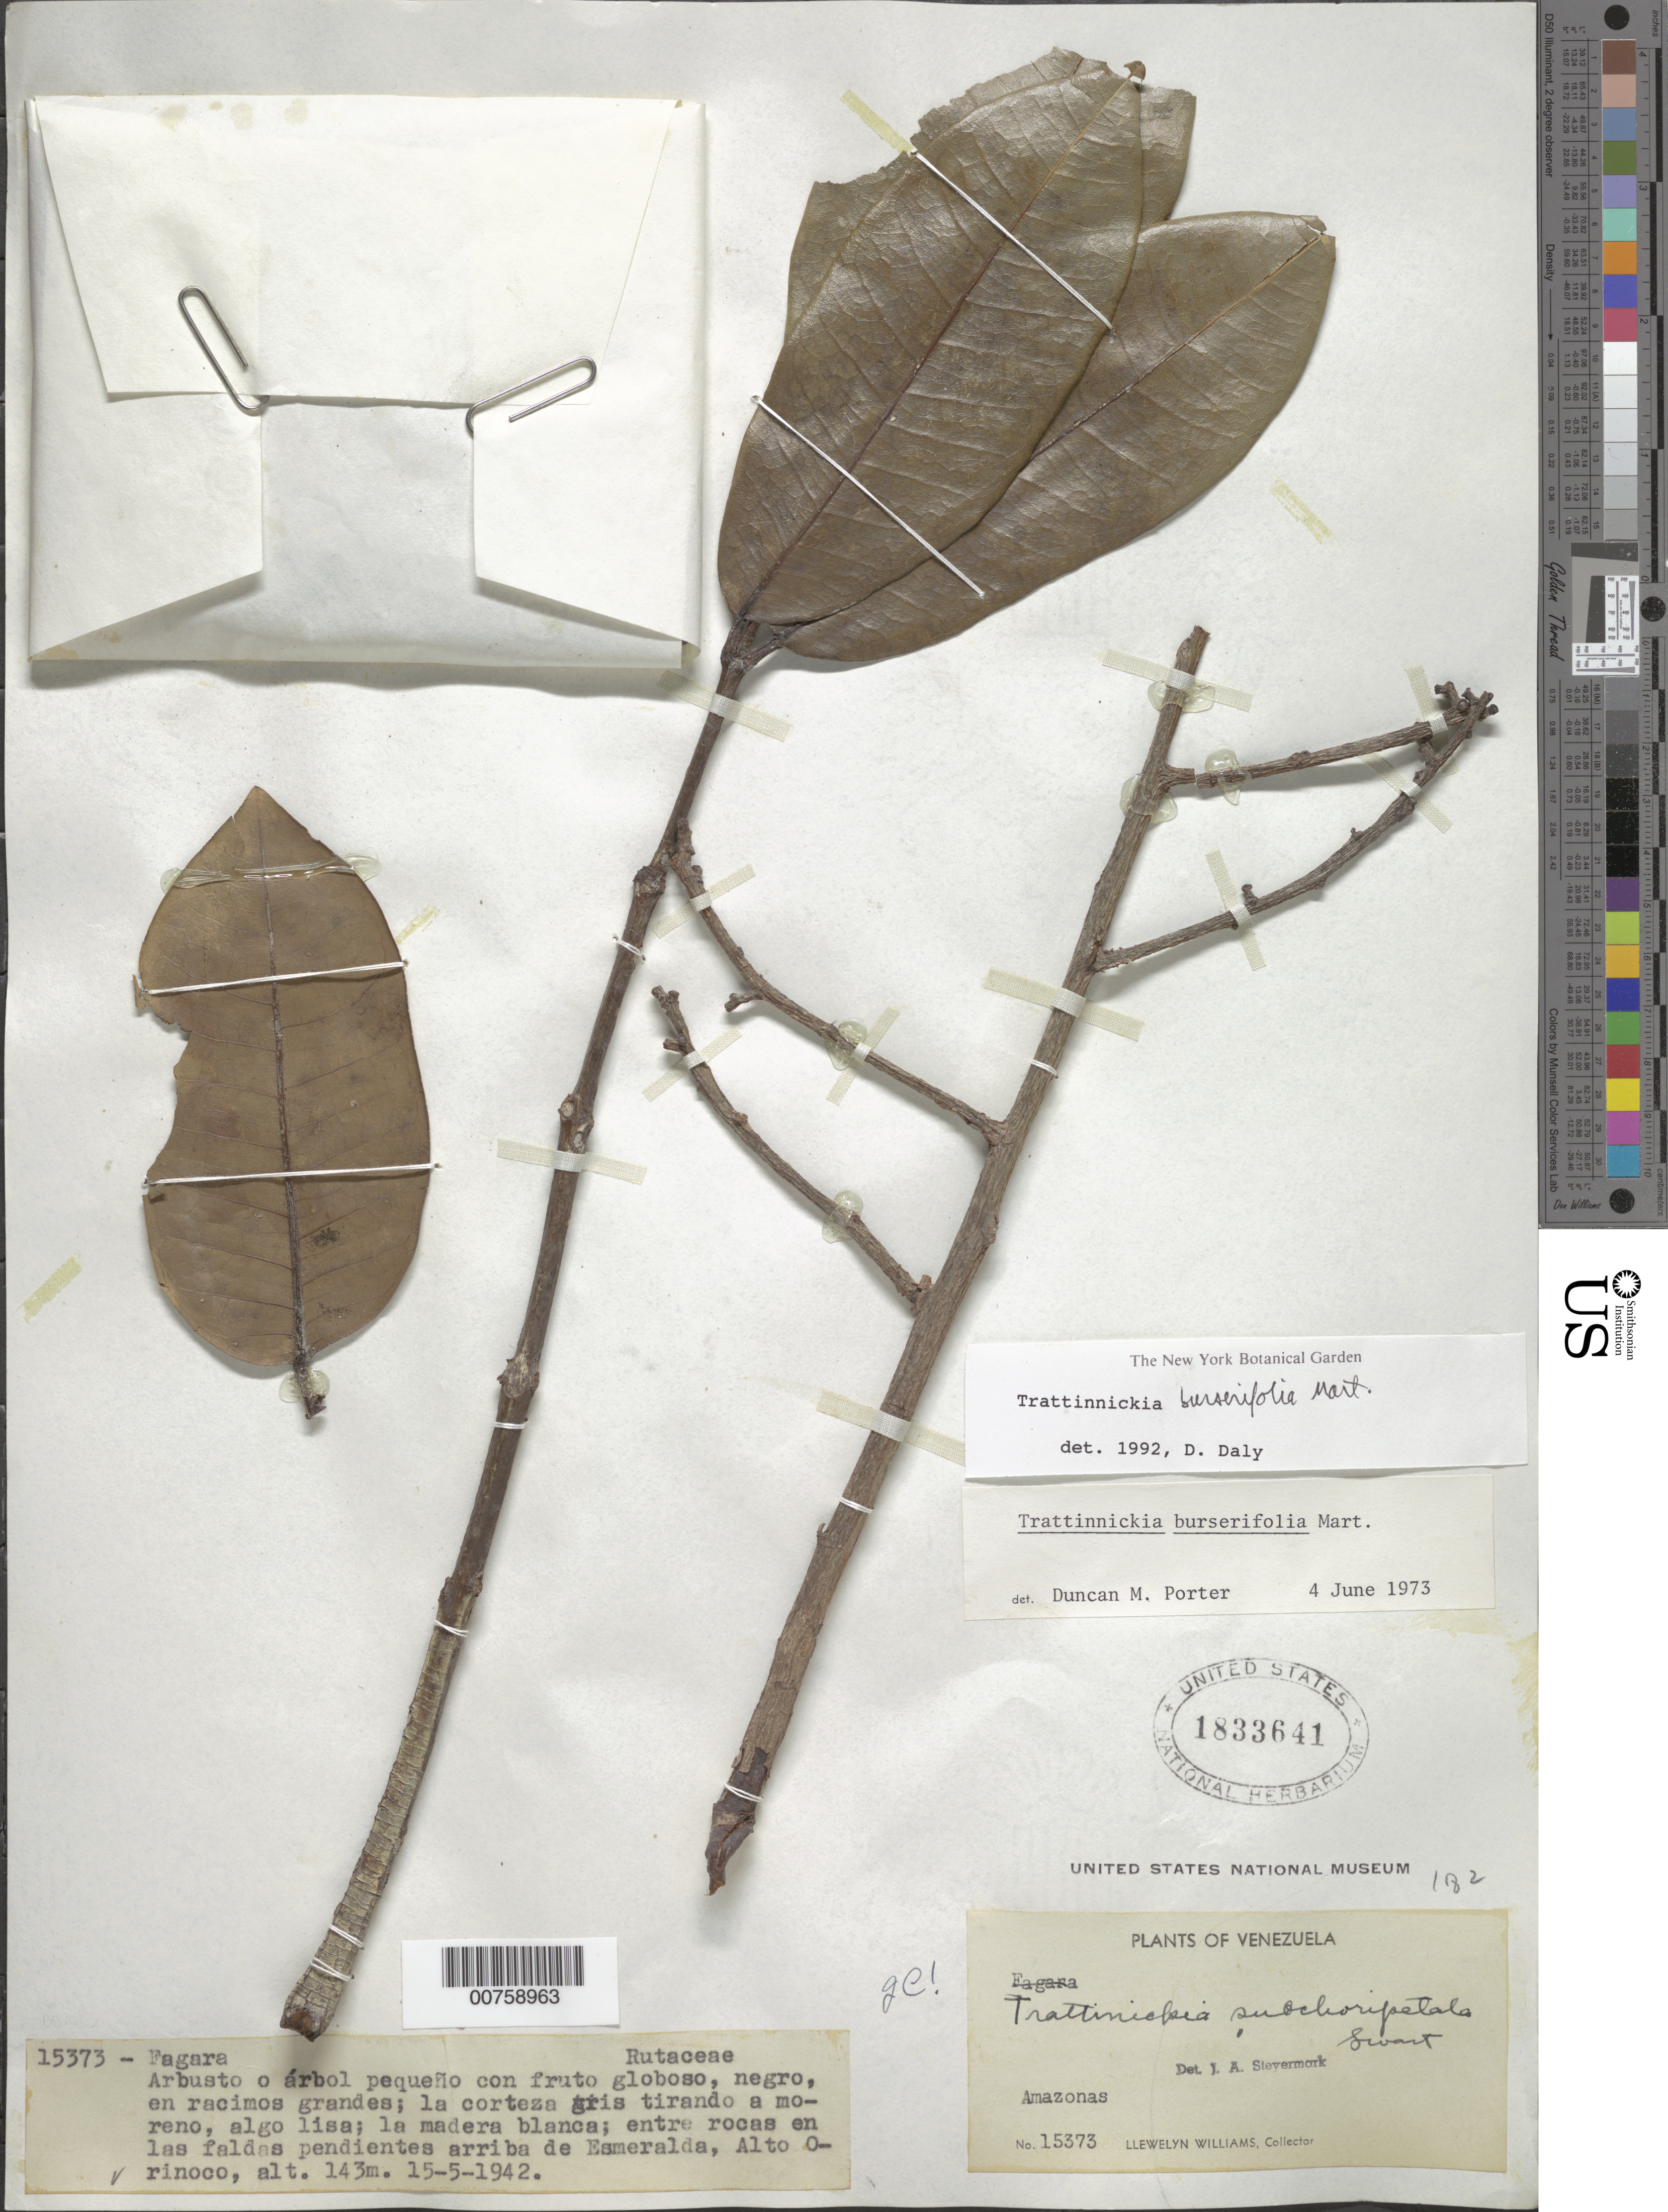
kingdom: Plantae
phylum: Tracheophyta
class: Magnoliopsida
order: Sapindales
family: Burseraceae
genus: Trattinnickia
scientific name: Trattinnickia burserifolia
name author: Mart.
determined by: Daly, D. C.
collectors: Ll. Williams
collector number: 15373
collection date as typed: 15-May-42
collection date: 1942-05-15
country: Venezuela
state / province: Amazonas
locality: Esmeralda, Alto Orinoco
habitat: Entre rocas en las faldas pendientes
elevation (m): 143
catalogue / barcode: US 1833641